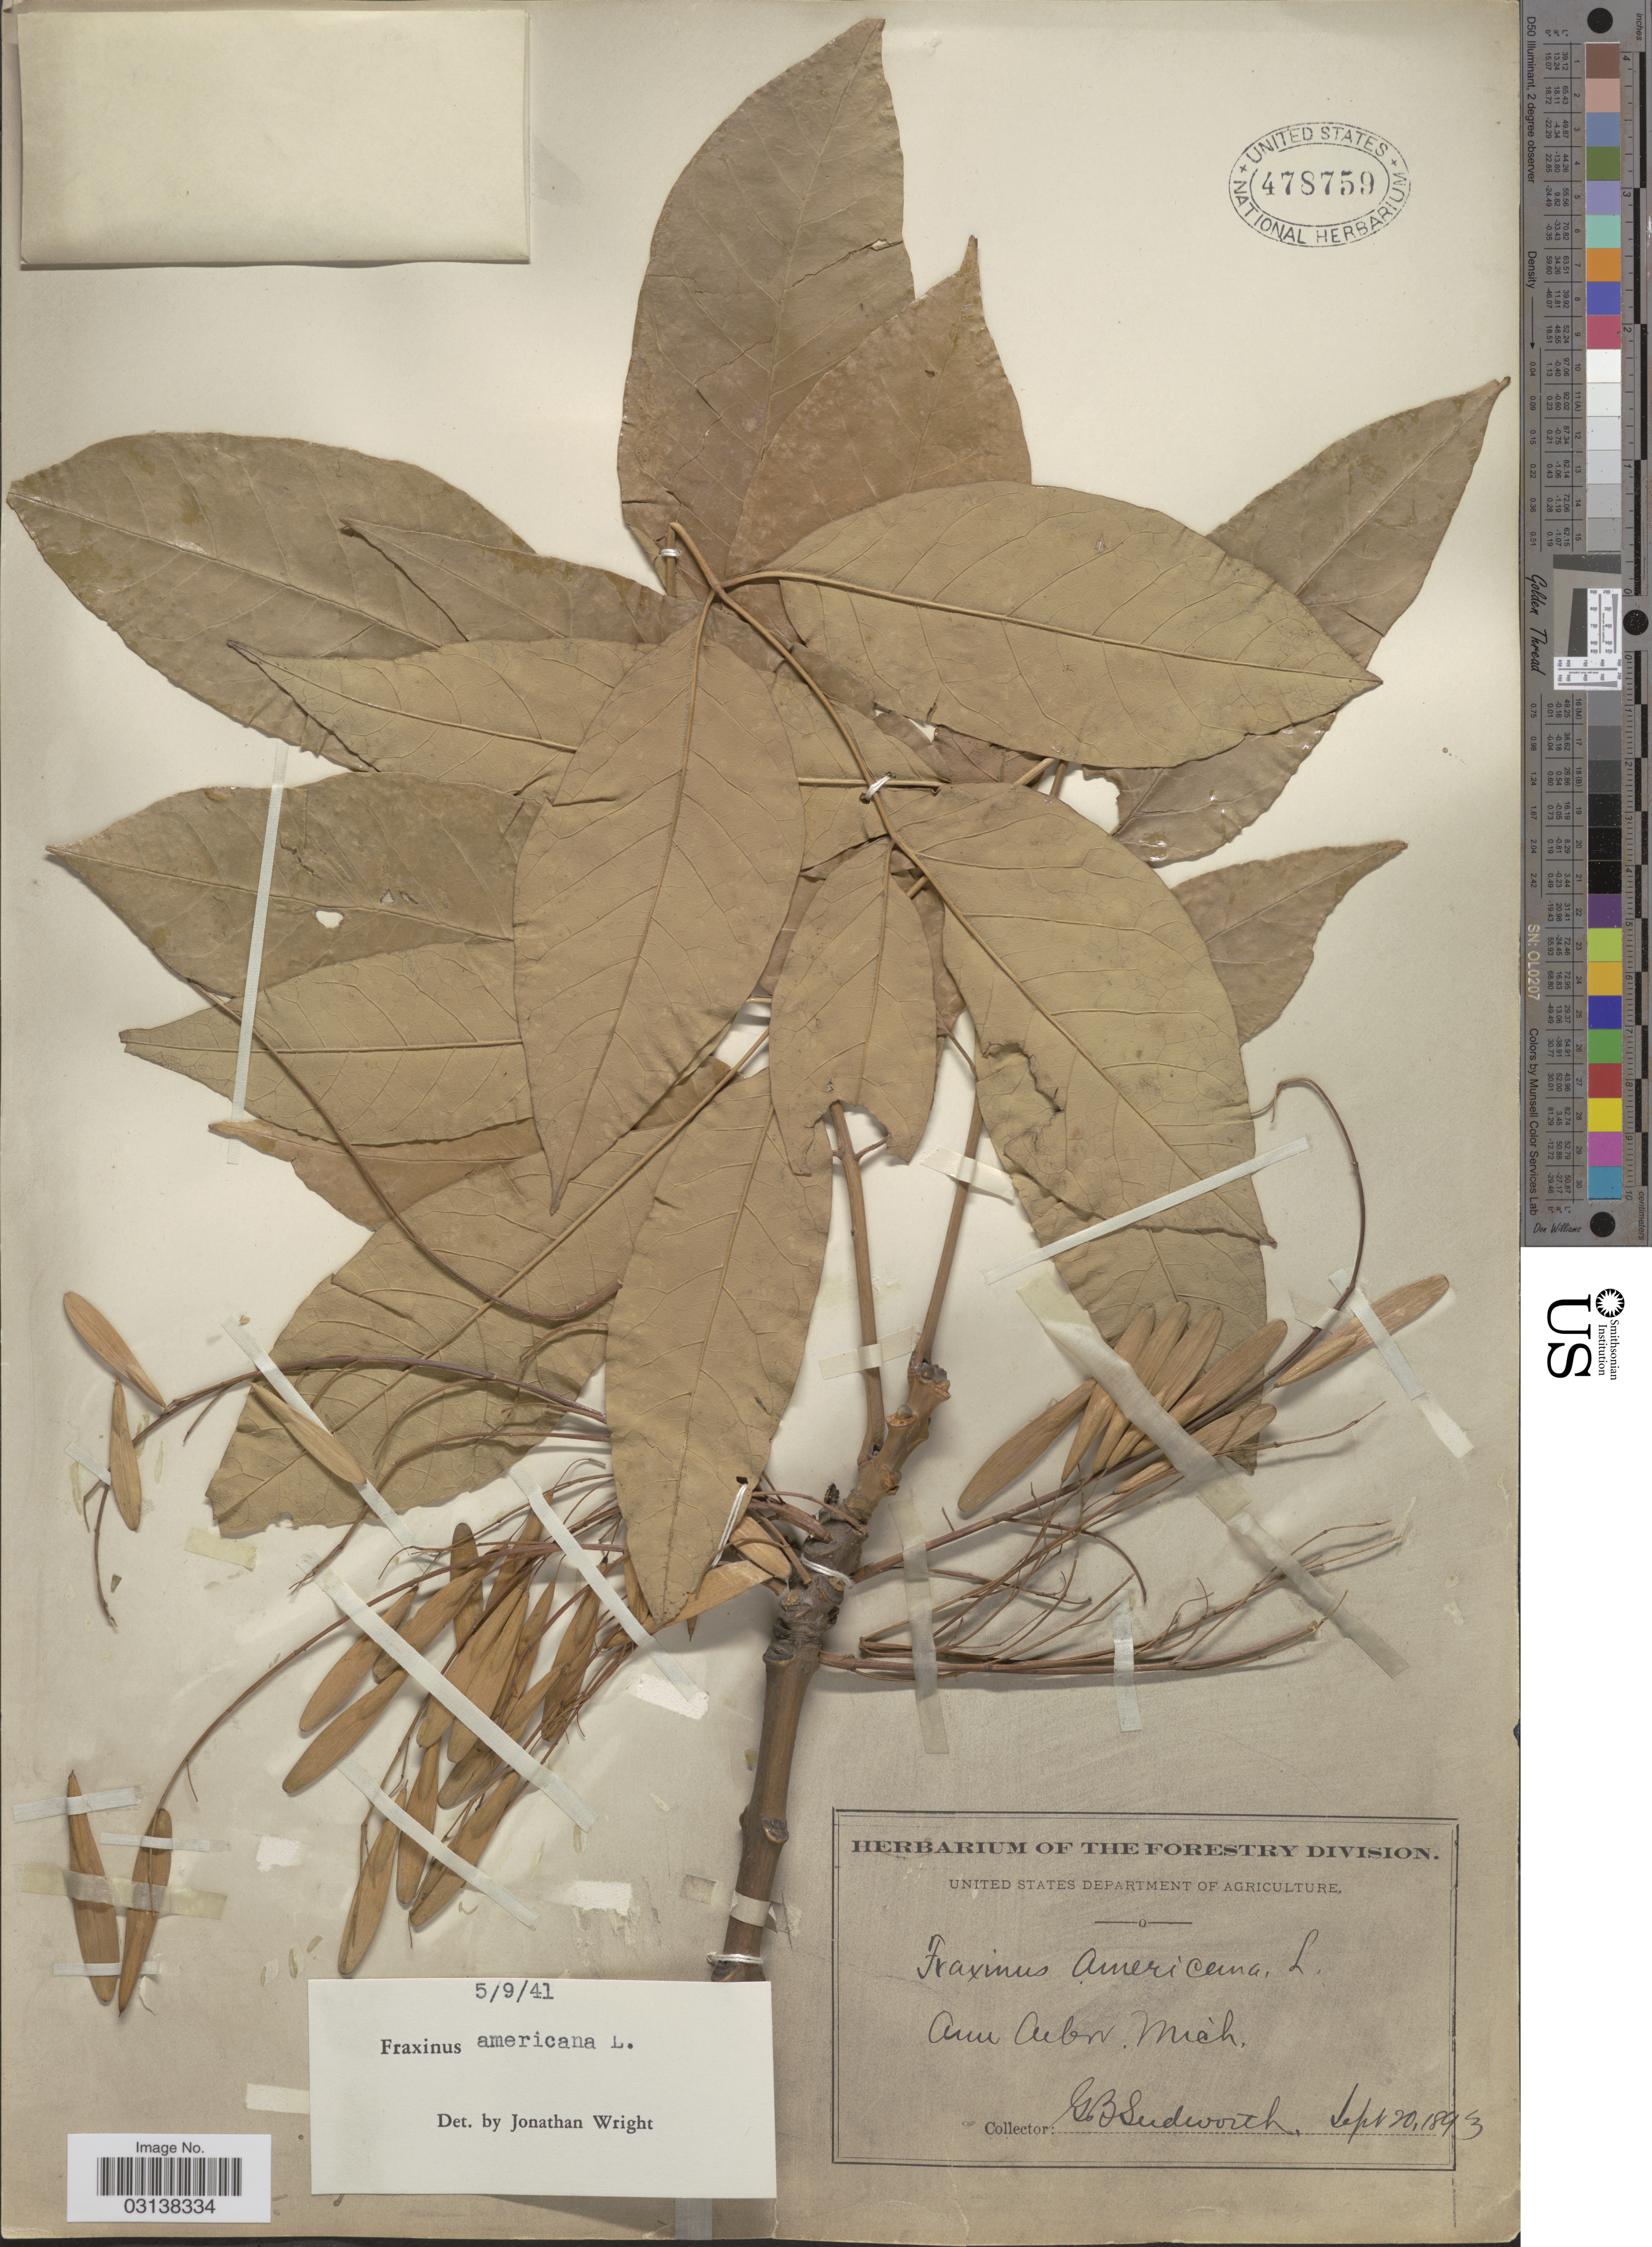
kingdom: Plantae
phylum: Tracheophyta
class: Magnoliopsida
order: Lamiales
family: Oleaceae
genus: Fraxinus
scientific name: Fraxinus americana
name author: L.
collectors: G. B. Sudworth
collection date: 1893-09-20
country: United States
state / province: Michigan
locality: Ann Arbor.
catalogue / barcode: US 478759